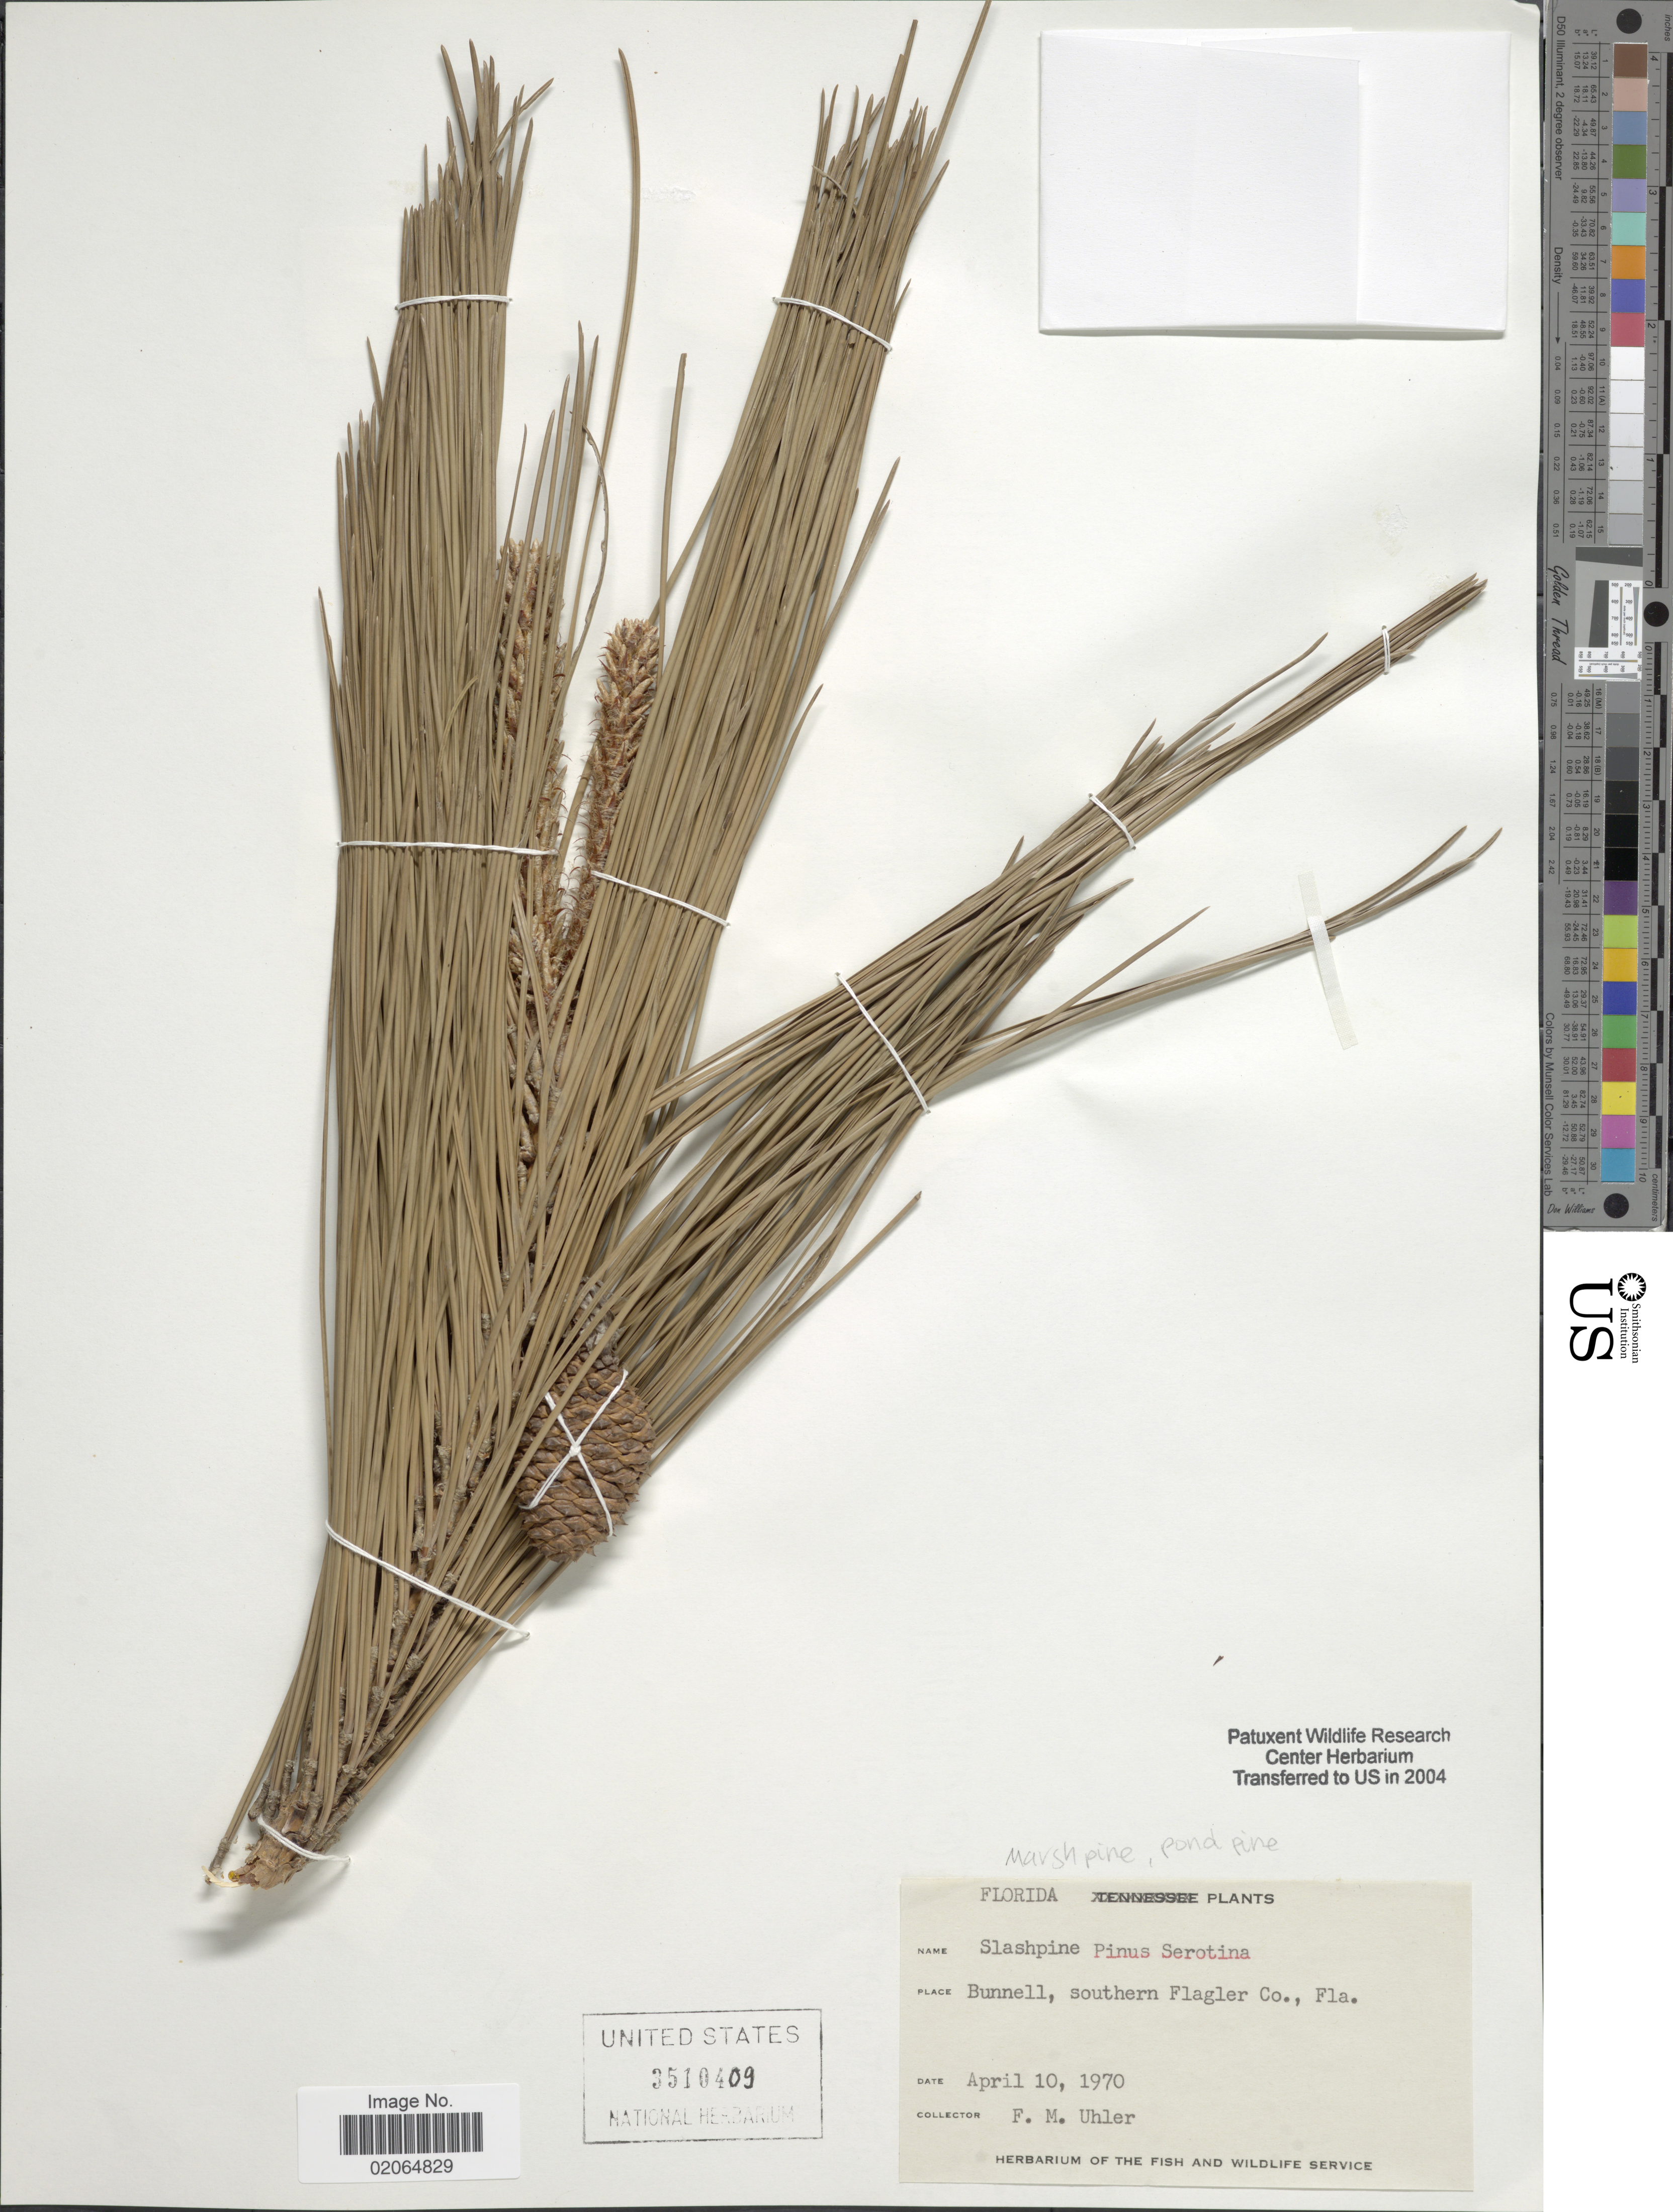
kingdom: Plantae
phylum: Tracheophyta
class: Pinopsida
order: Pinales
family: Pinaceae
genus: Pinus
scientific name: Pinus serotina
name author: Michx.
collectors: F. M. Uhler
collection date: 1970-04-10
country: United States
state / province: Florida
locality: Bunnell, southern Flagler Co.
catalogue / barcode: US 3510409